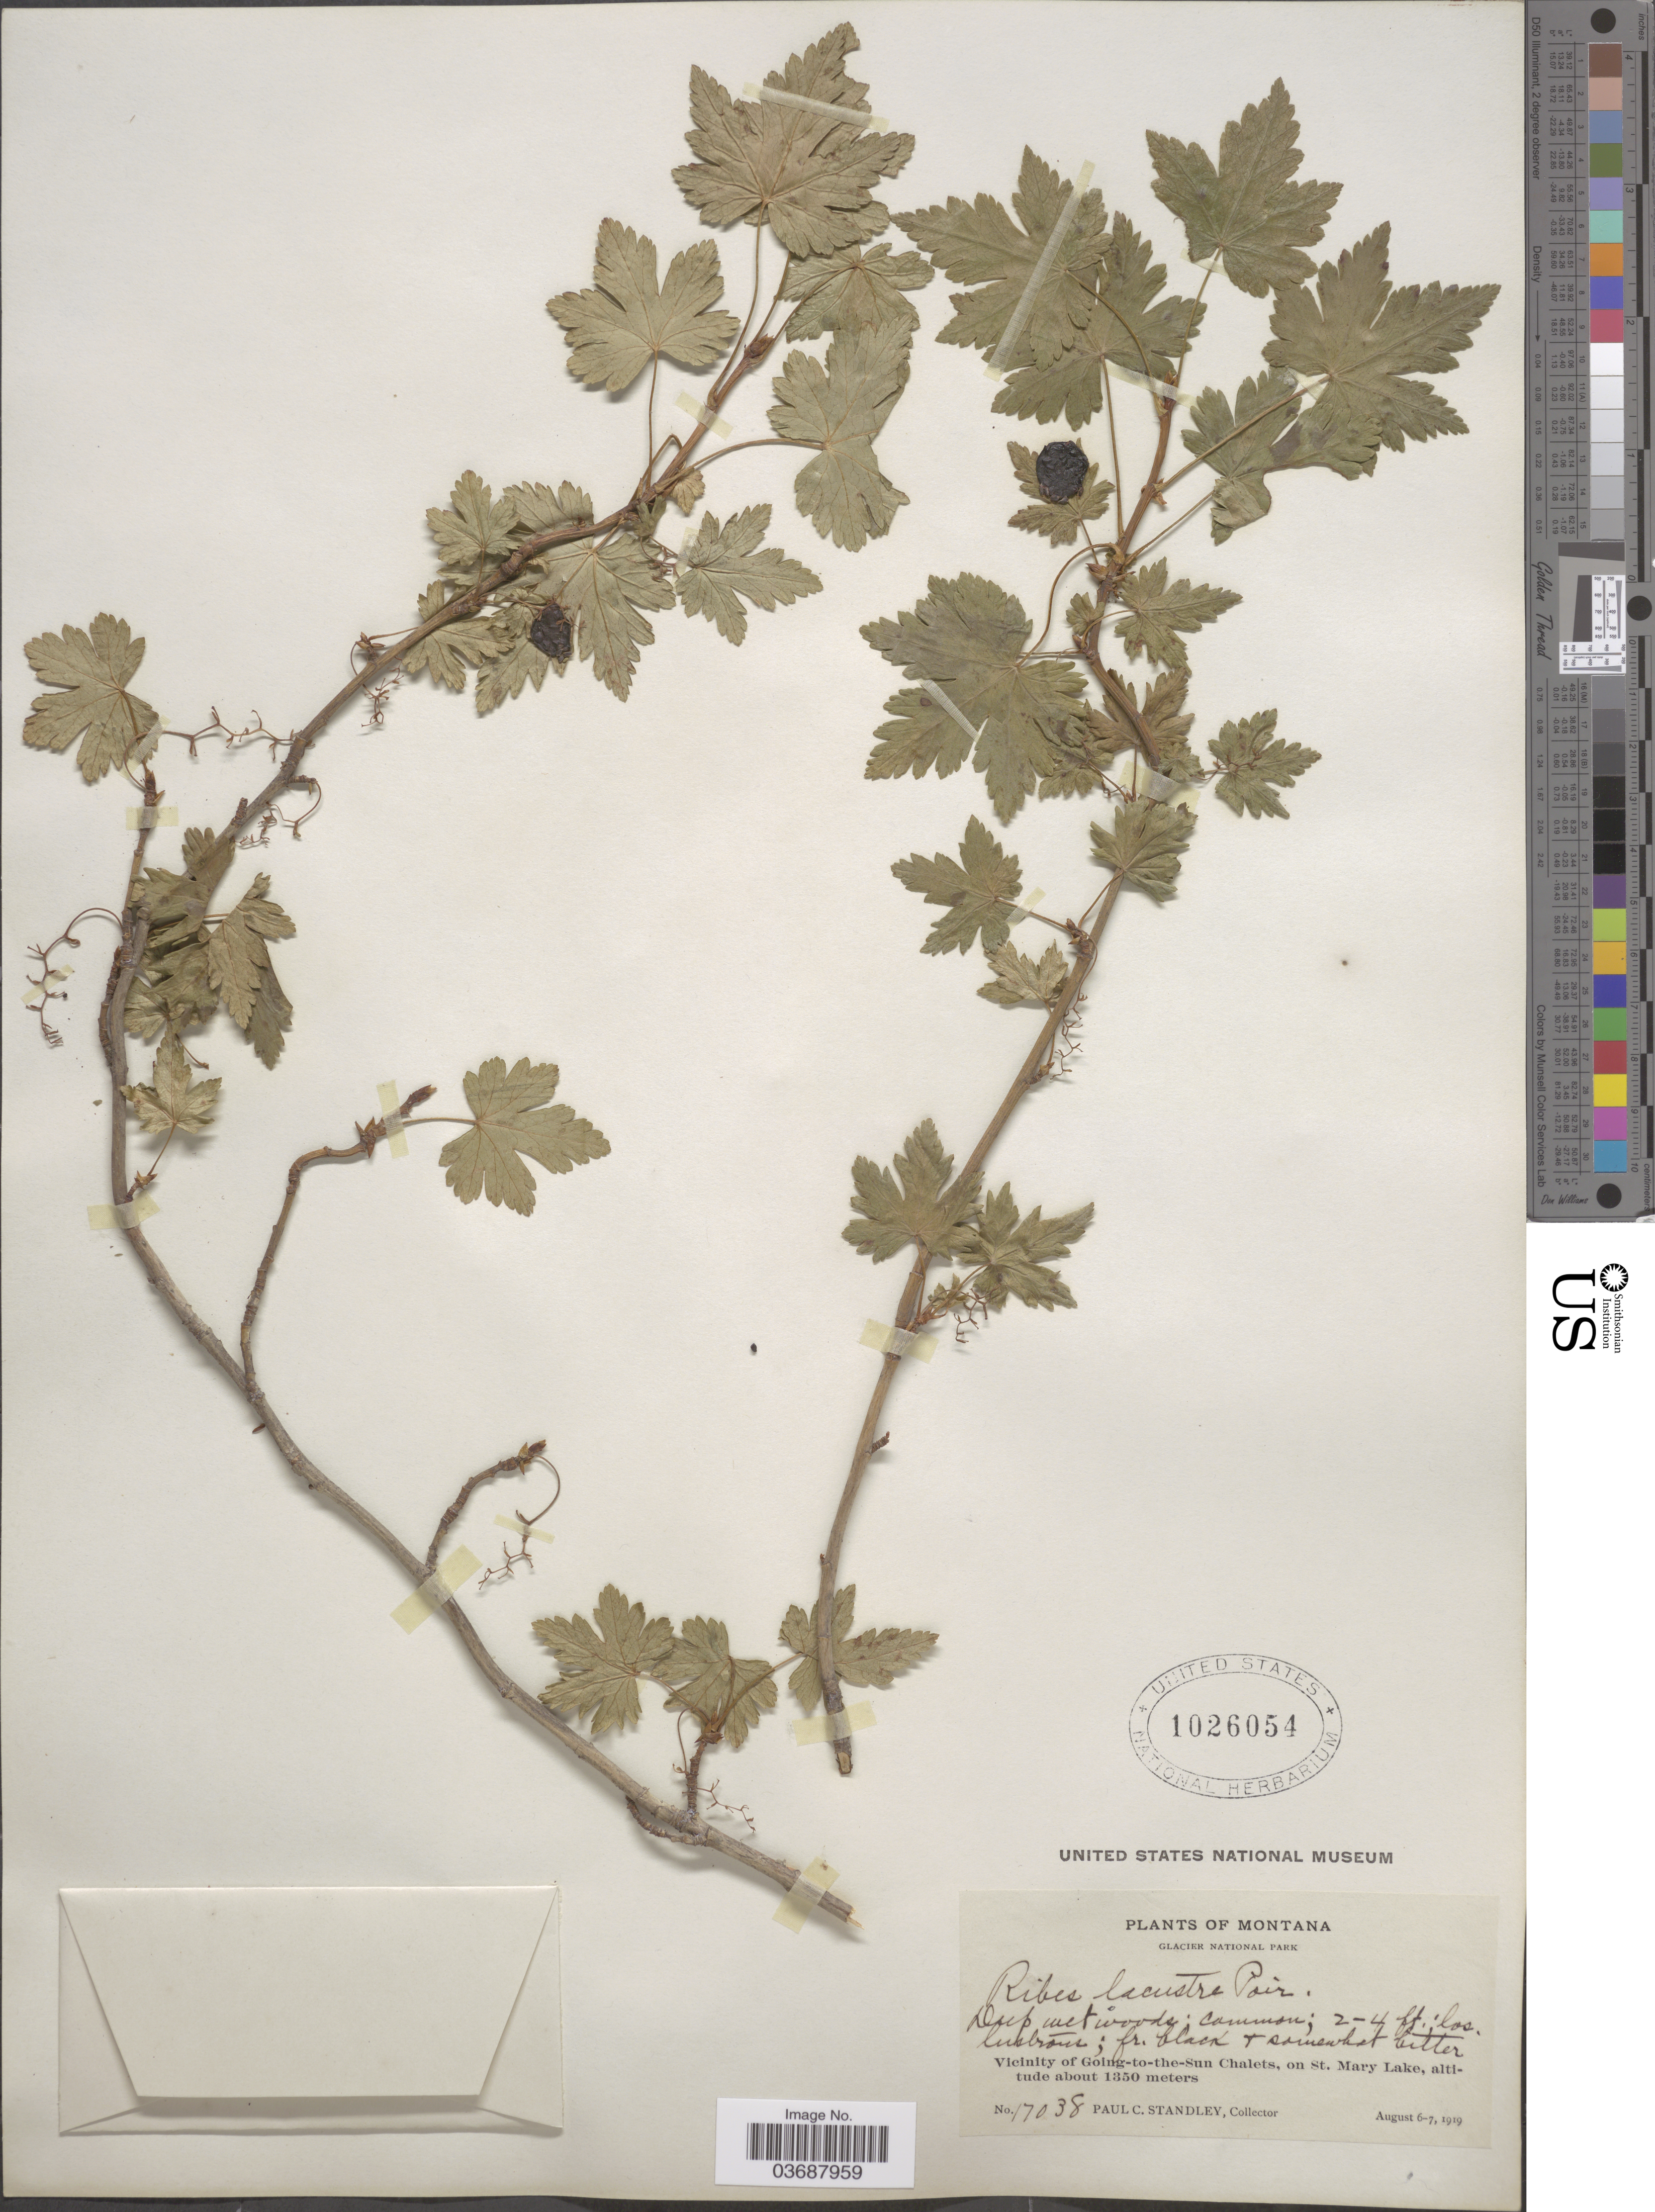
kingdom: Plantae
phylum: Tracheophyta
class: Magnoliopsida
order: Saxifragales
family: Grossulariaceae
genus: Ribes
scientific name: Ribes lacustre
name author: (Pers.) Poir.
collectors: P. C. Standley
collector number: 17038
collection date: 1919-08-06/1919-08-07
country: United States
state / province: Montana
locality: Glacier National Park. Vicinity of Going-to-the-Sun Chalets, on St. Mary Lake.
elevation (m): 1350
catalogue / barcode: US 1026054